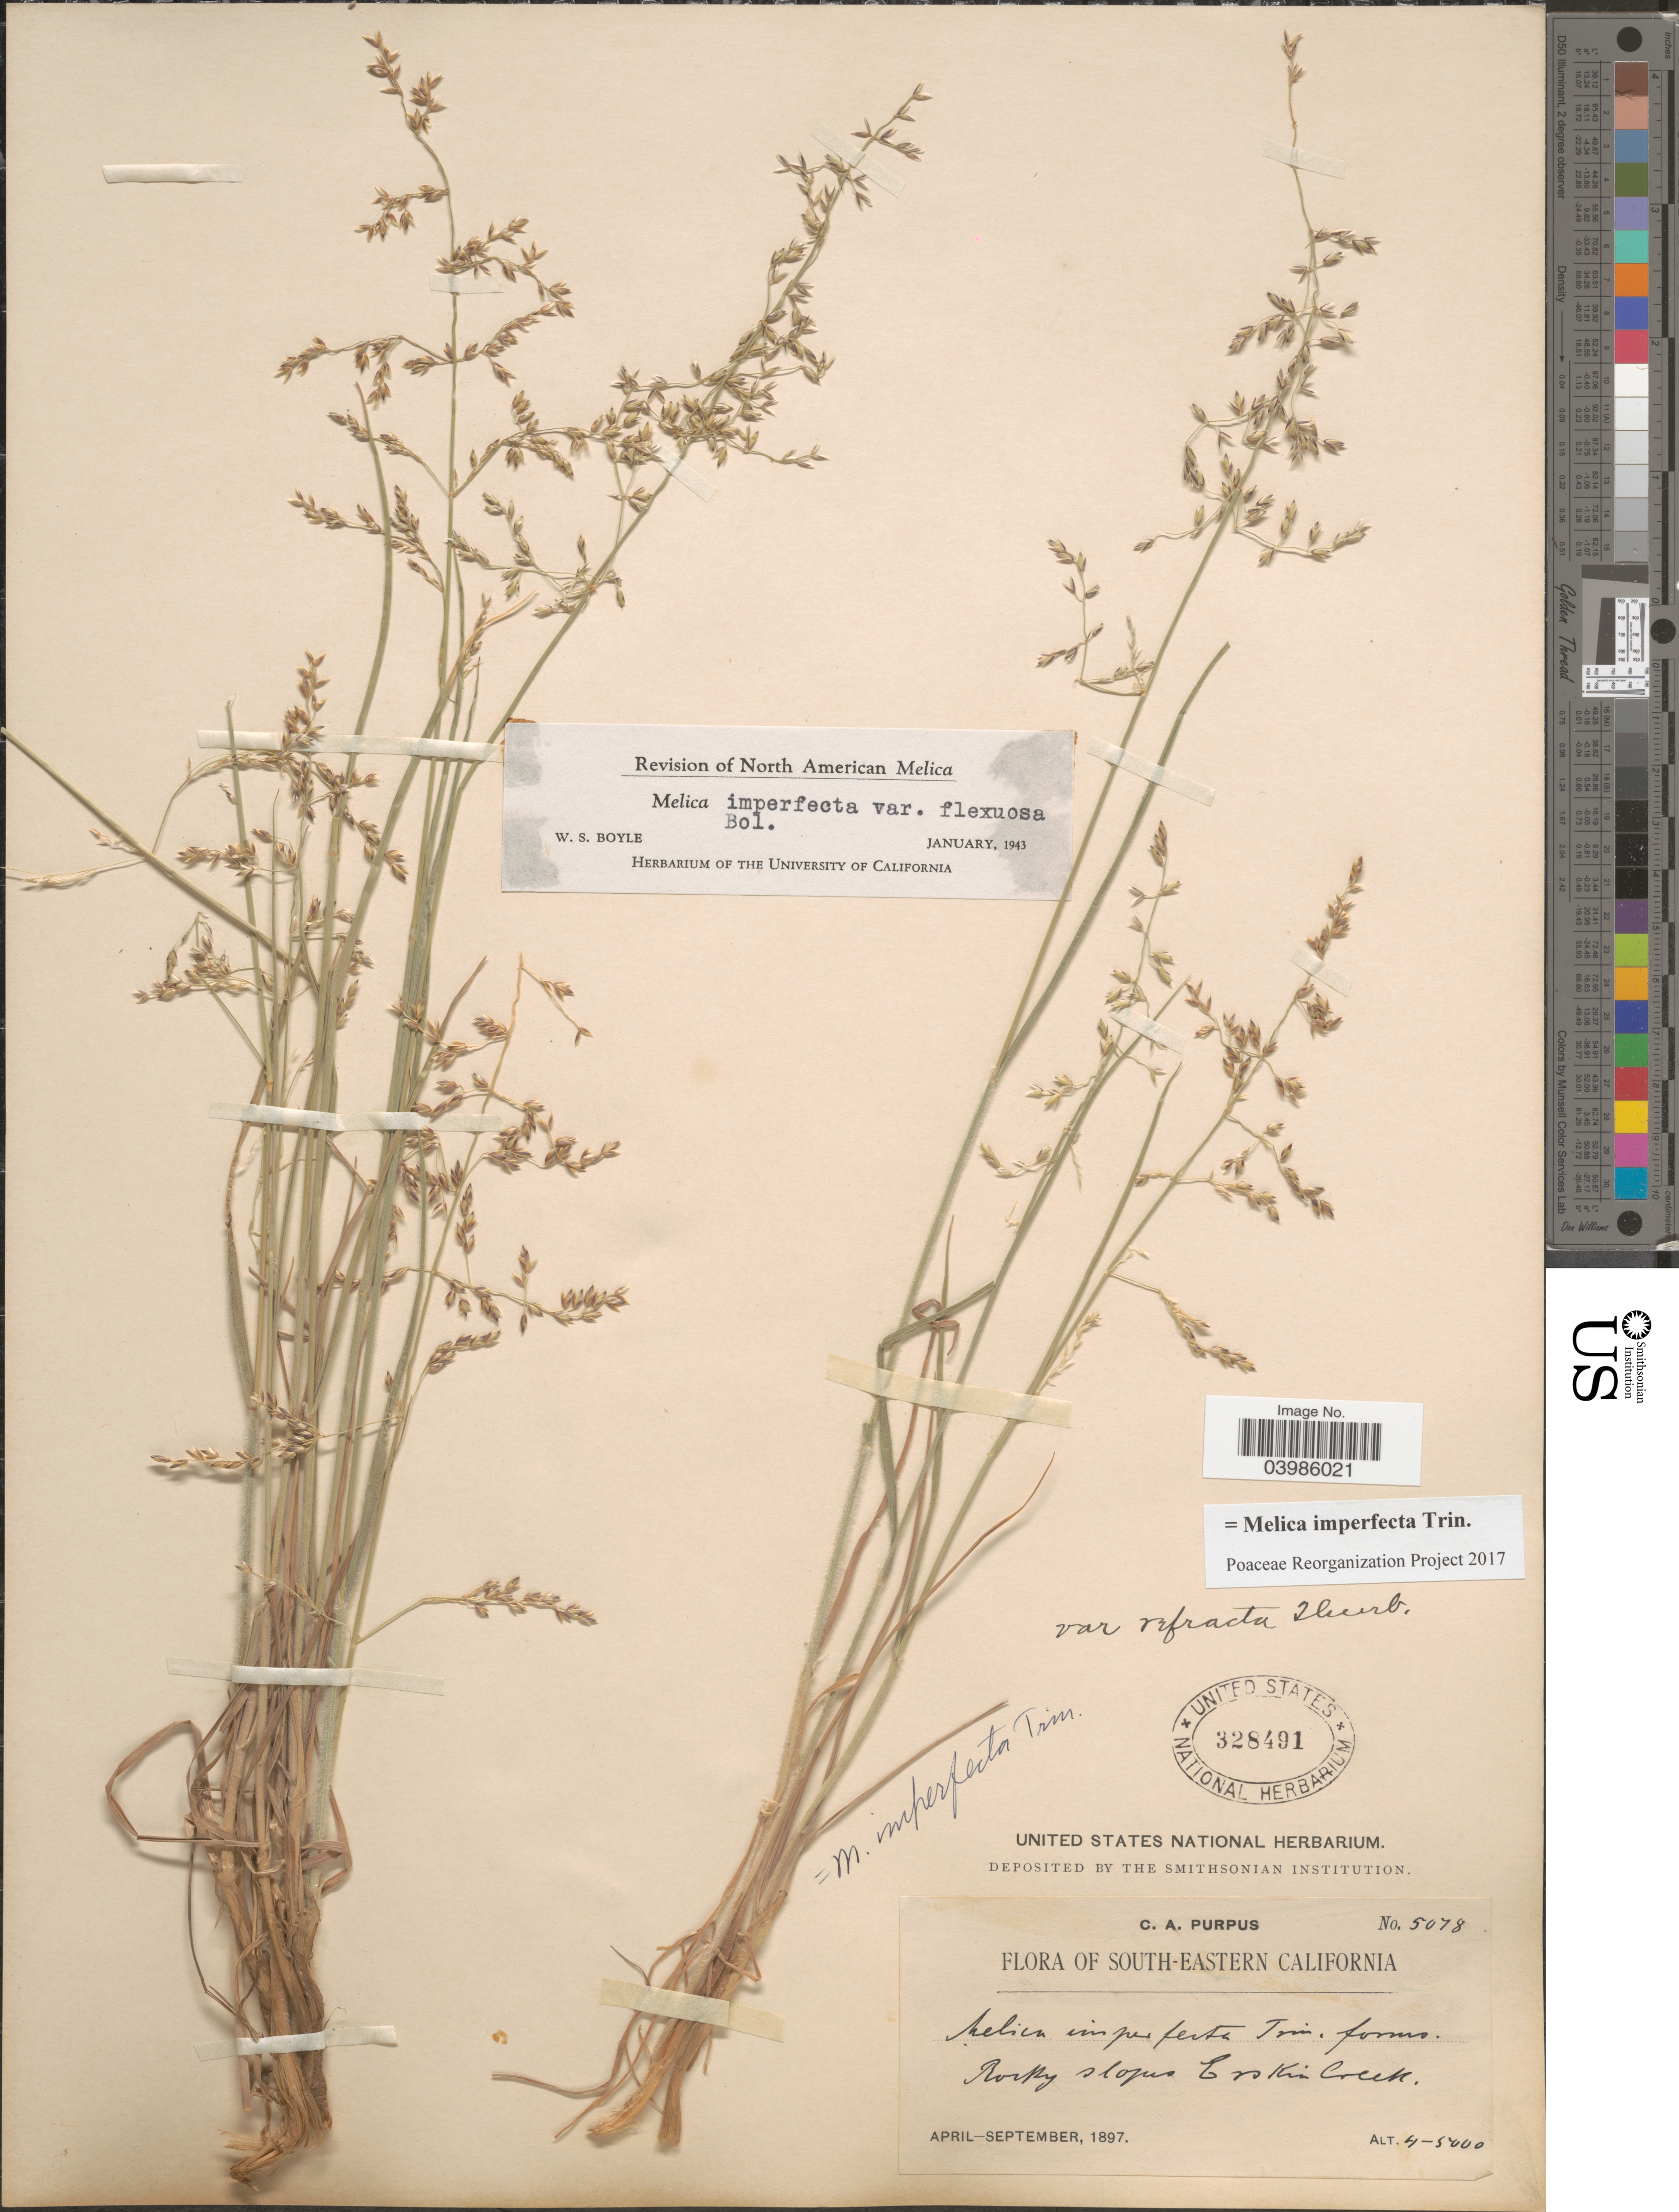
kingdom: Plantae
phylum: Tracheophyta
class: Liliopsida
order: Poales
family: Poaceae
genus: Melica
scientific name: Melica imperfecta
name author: Trin.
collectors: C. A. Purpus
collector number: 5078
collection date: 1897-04/1897-09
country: United States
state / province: California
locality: South-eastern California. Rocky slopes Enkine Creek.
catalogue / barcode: US 328491